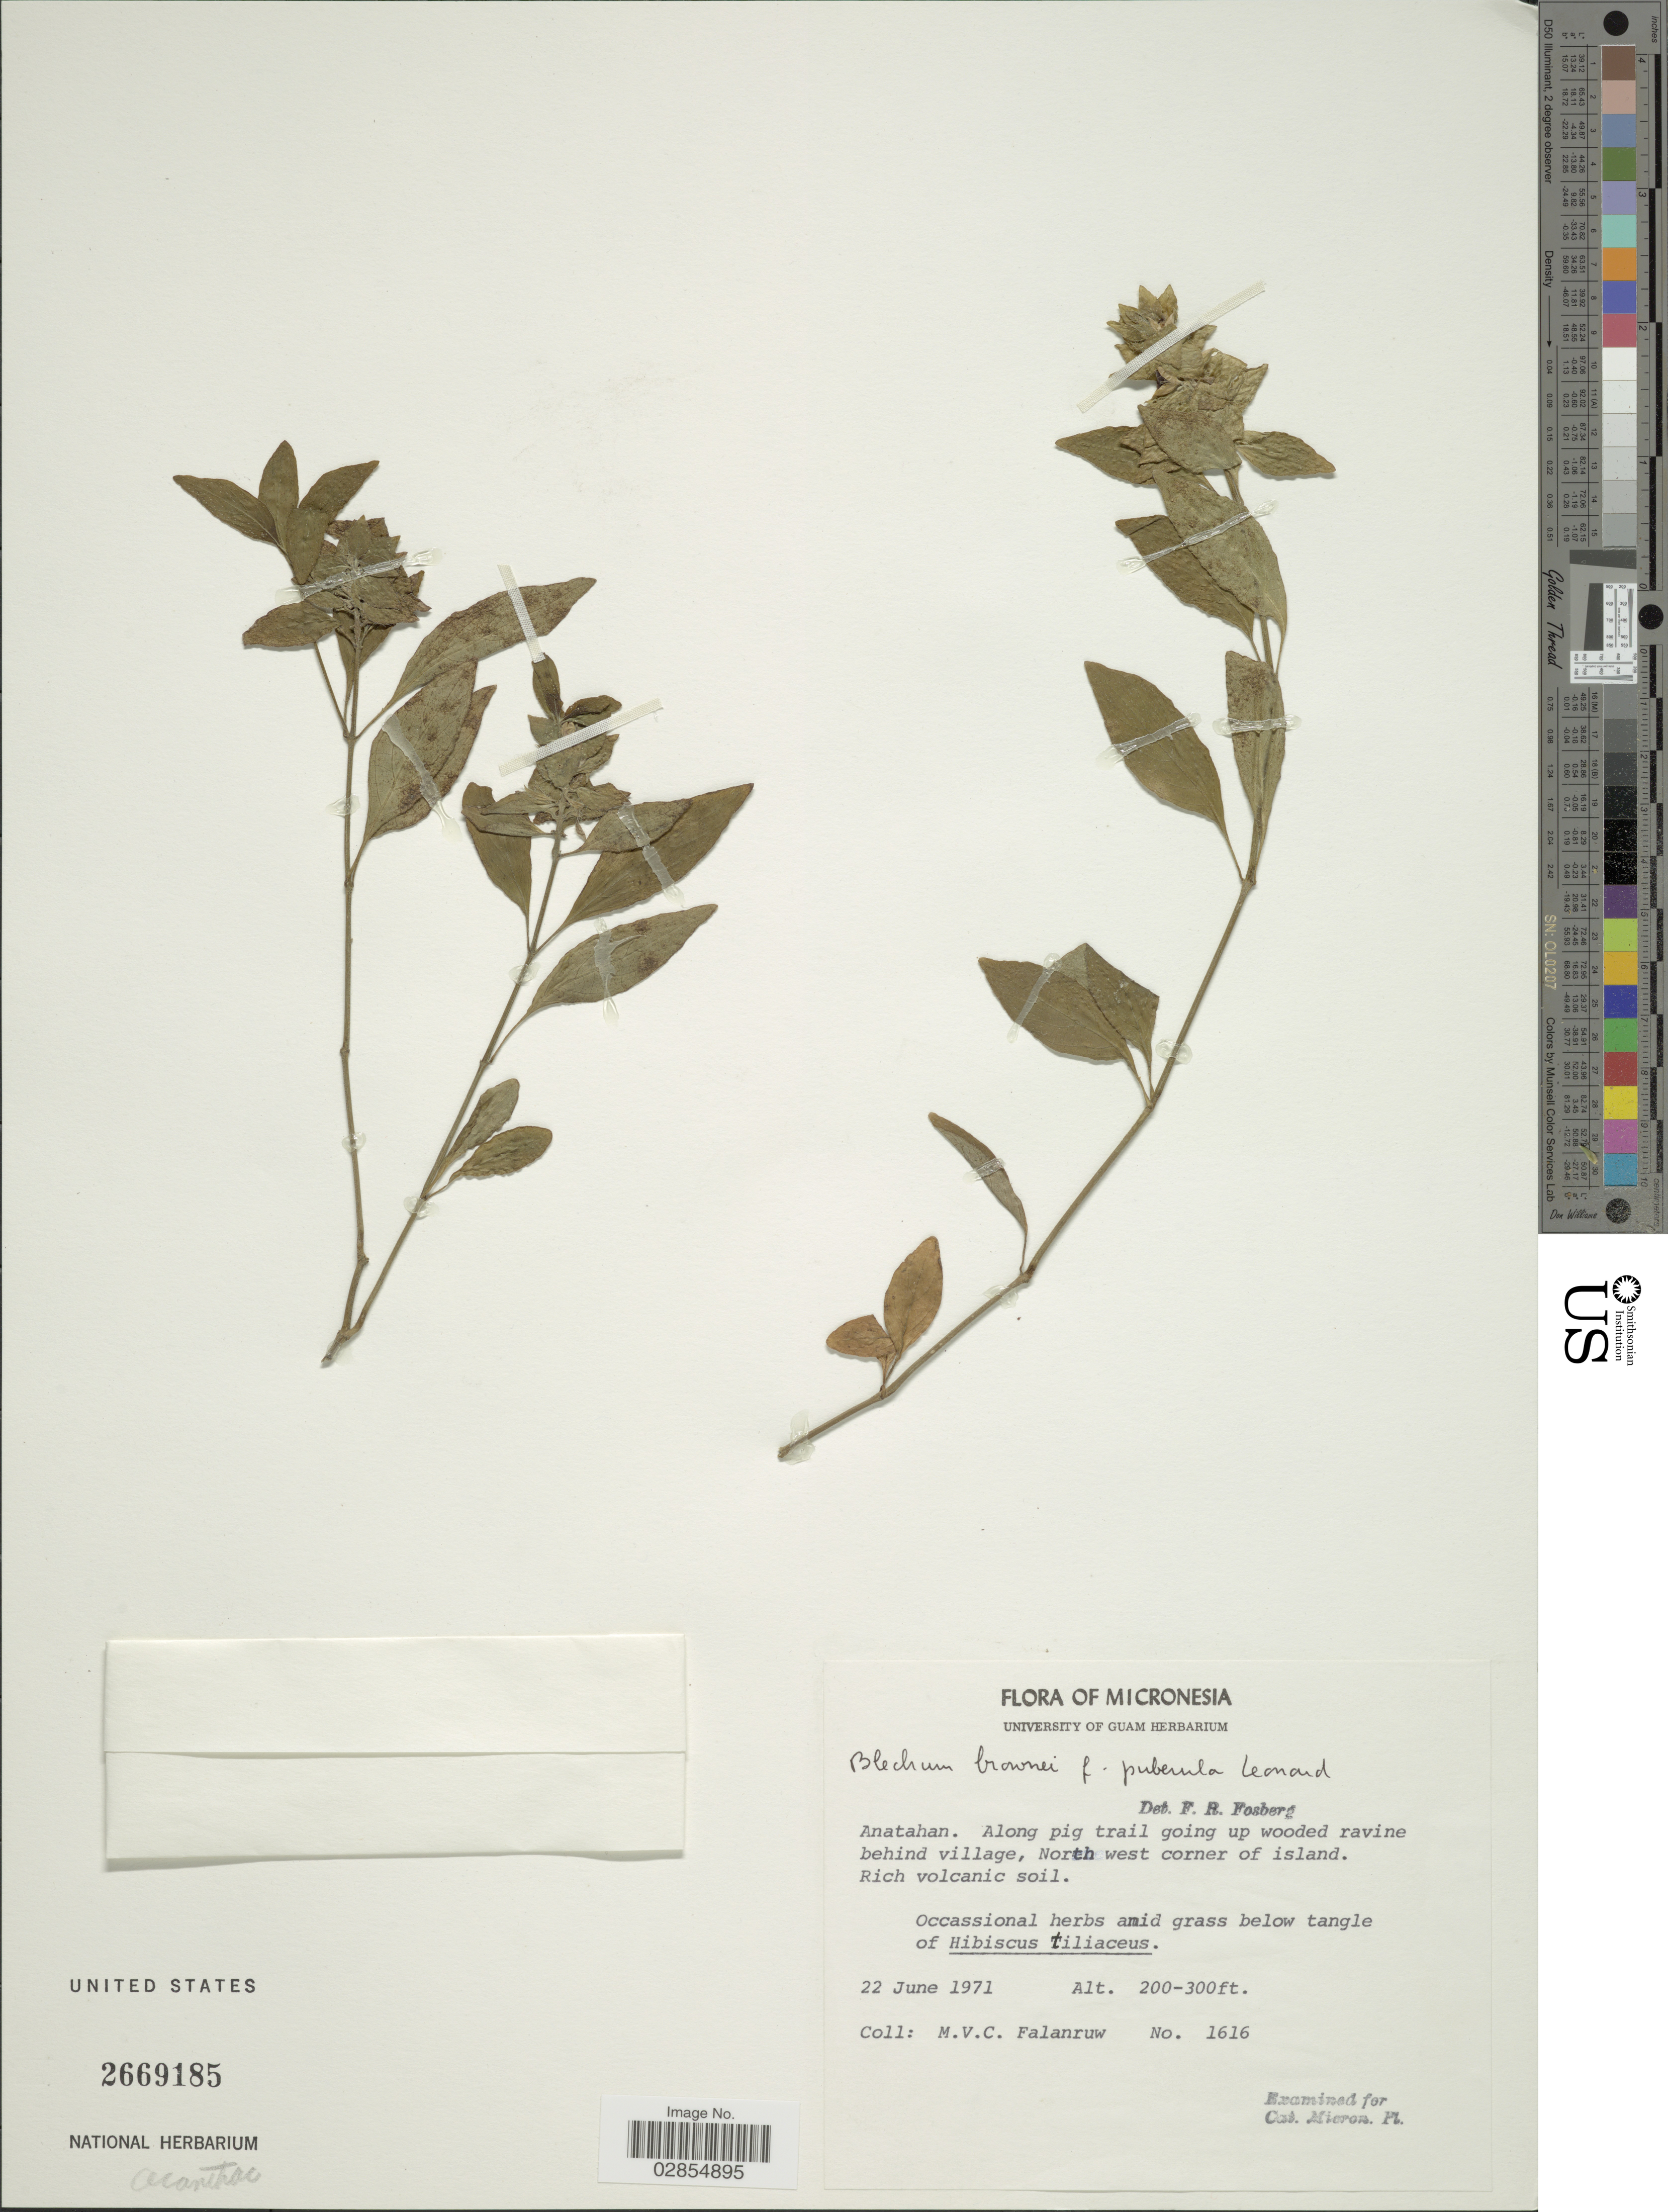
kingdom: Plantae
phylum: Tracheophyta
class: Magnoliopsida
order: Lamiales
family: Acanthaceae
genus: Blechum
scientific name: Blechum pyramidatum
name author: (Lam.) Urb.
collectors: M. V. Falanruw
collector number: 1616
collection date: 1971-06-22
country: Northern Mariana Islands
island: Anatahan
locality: Anatahan. Along pig trail going up wooded ravine behind village, North west corner of island.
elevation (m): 61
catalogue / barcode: US 2669185